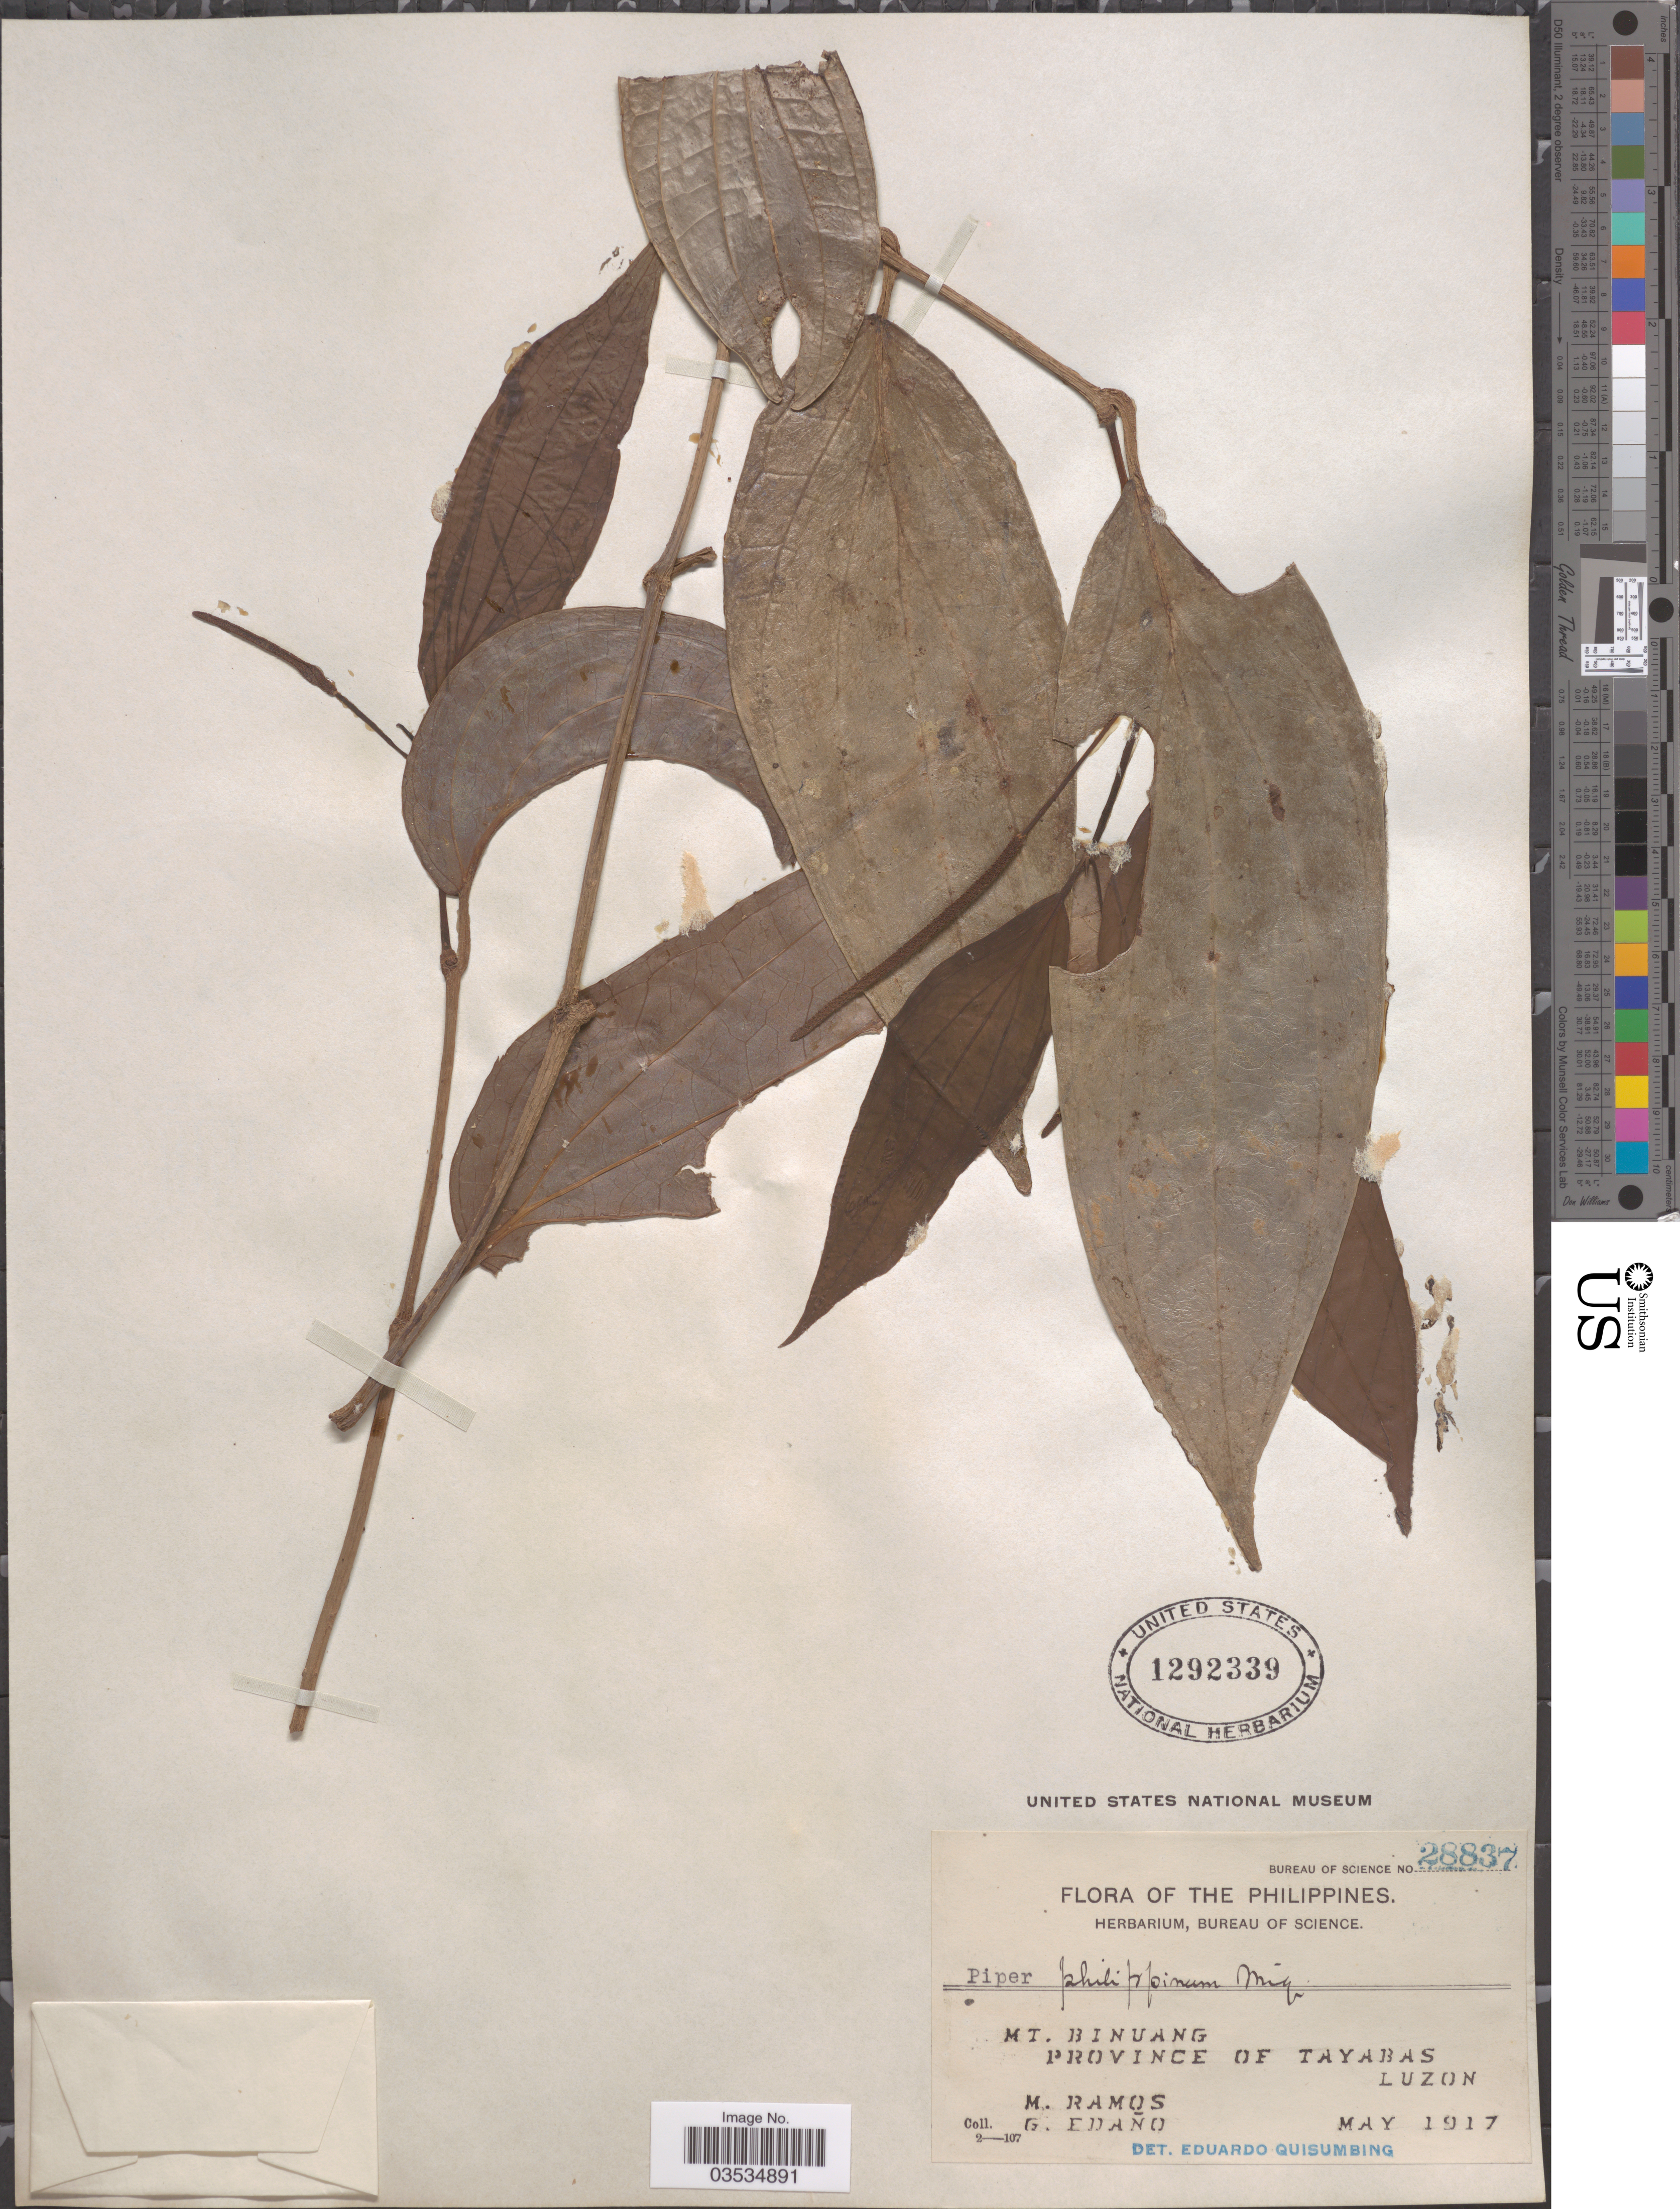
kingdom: Plantae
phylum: Tracheophyta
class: Magnoliopsida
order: Piperales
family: Piperaceae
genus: Piper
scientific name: Piper philippinum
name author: Miq.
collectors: M. Ramos & G. Edaño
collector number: Bureau of Science 28837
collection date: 1917-05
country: Philippines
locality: Mt. Binuang. Province of Tayabas. Luzon.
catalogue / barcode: US 1292339